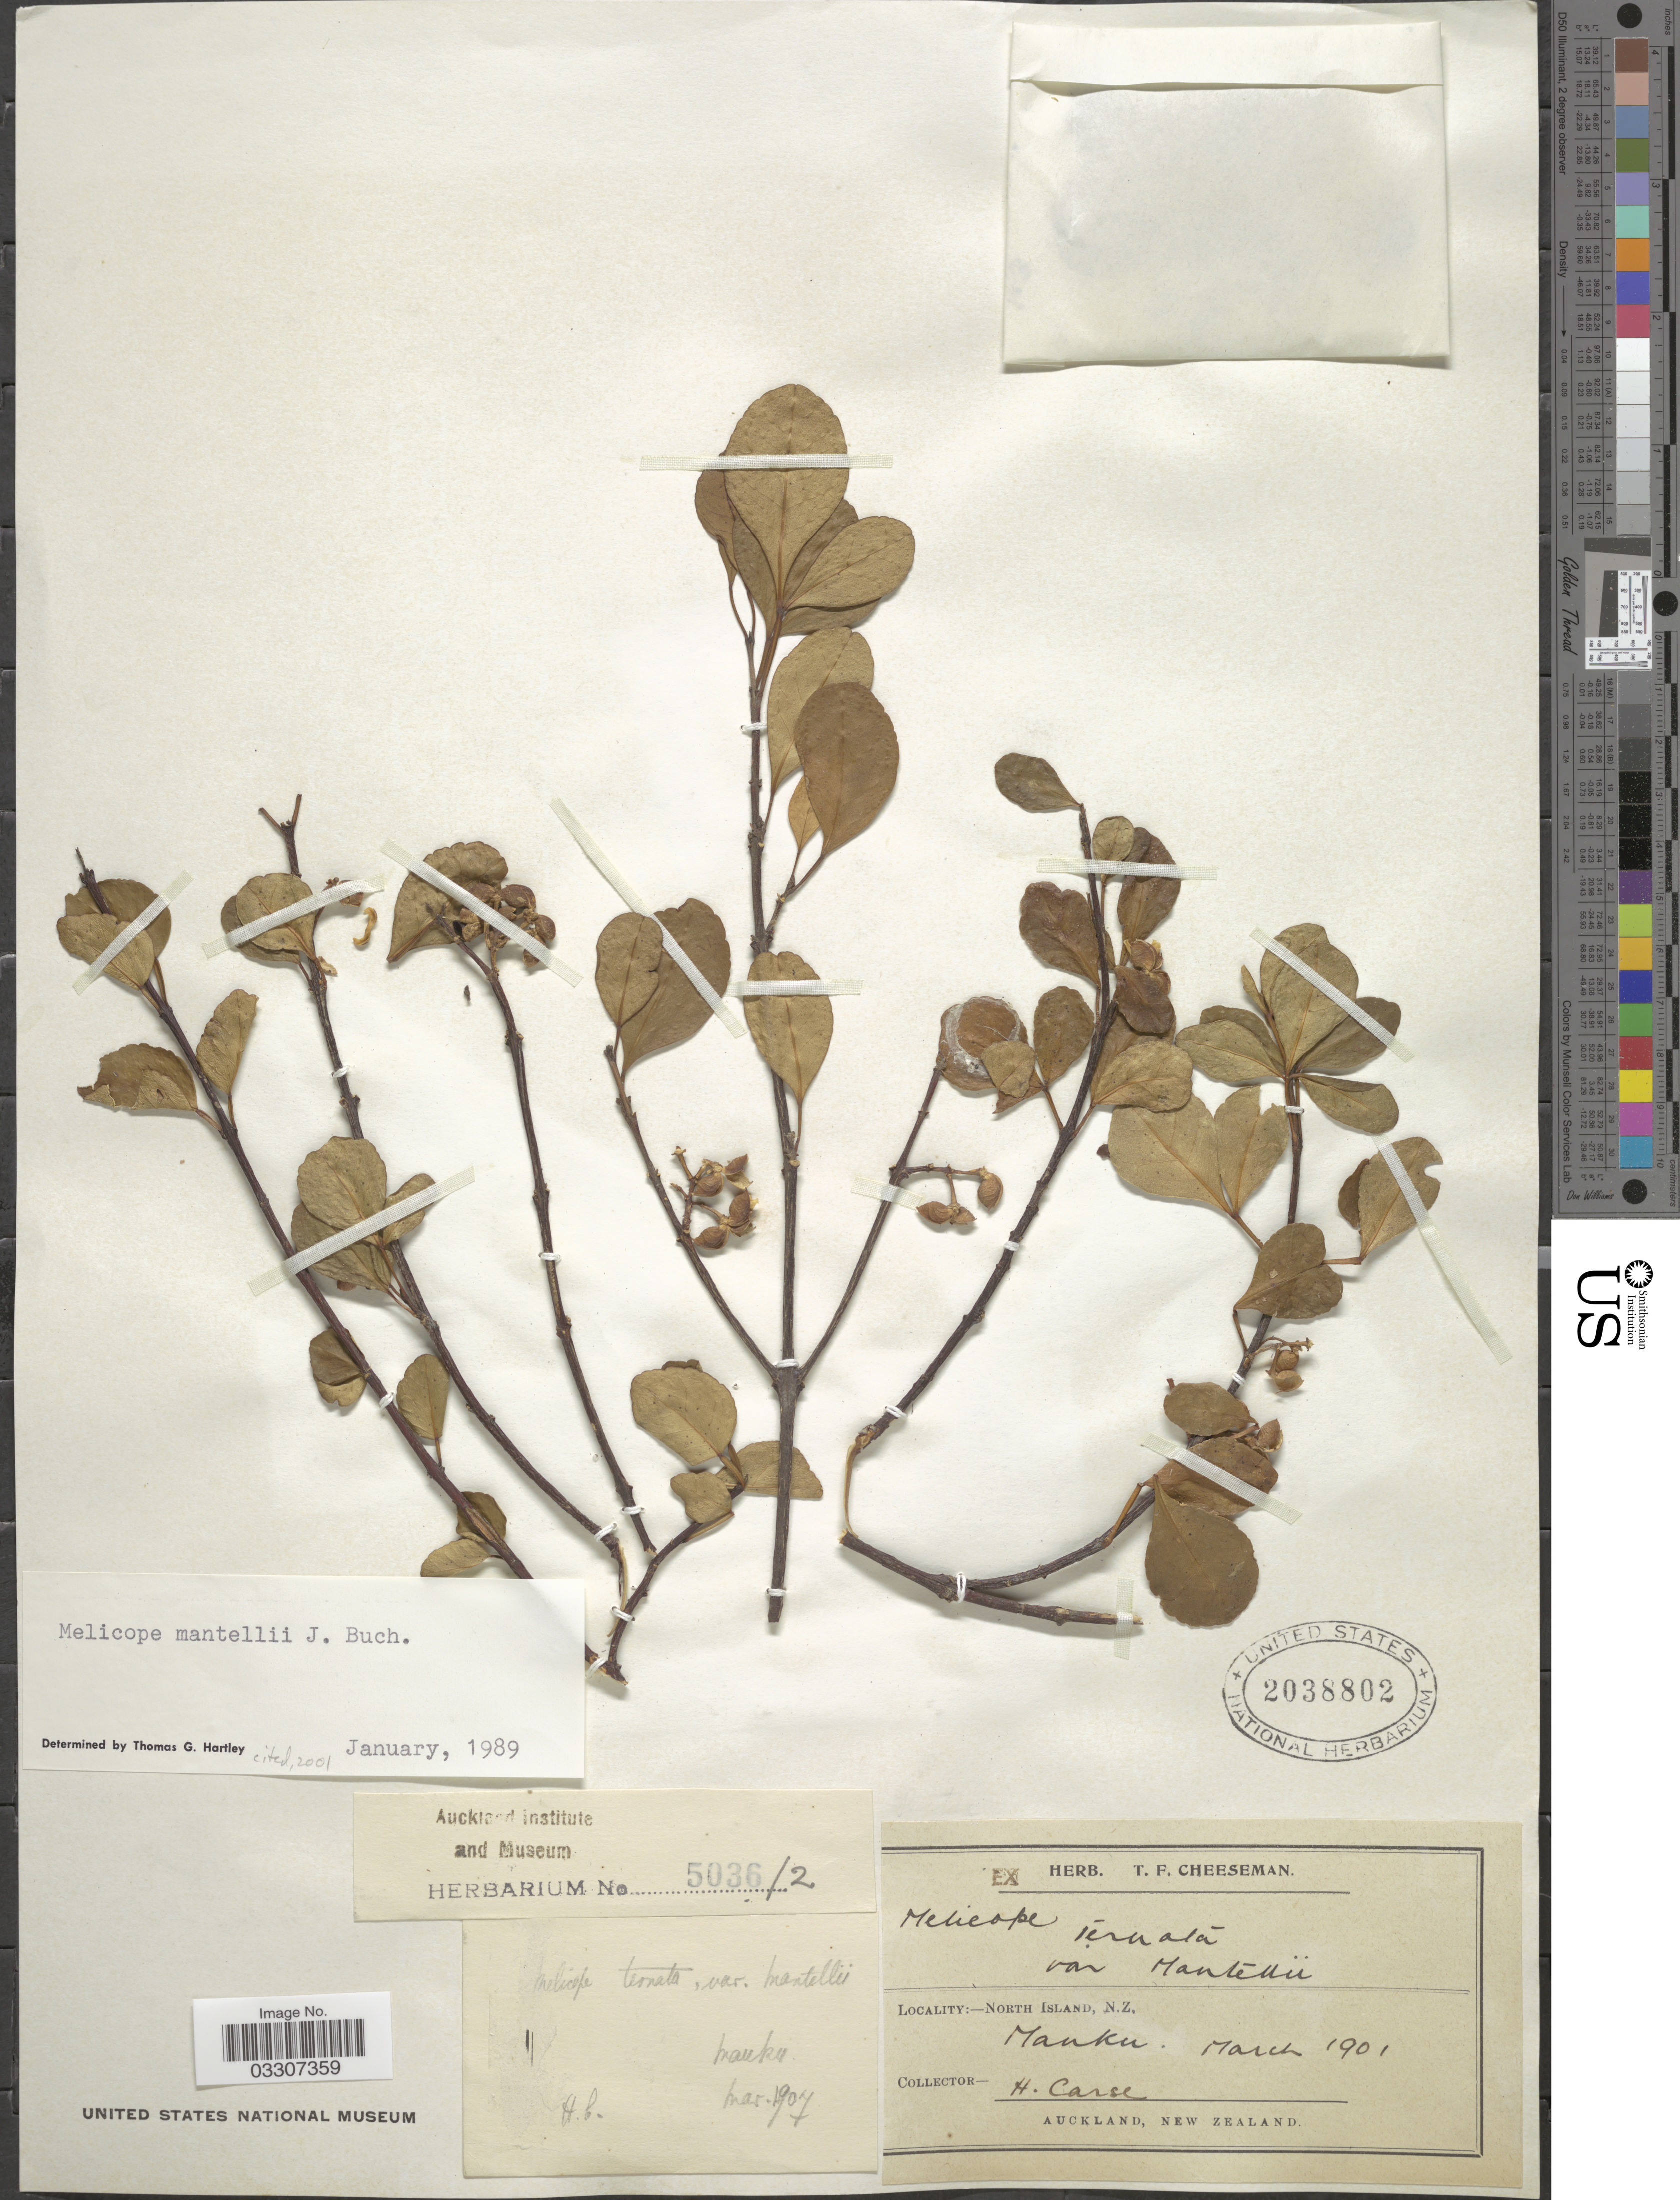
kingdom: Plantae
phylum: Tracheophyta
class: Magnoliopsida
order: Sapindales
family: Rutaceae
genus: Melicope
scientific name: Melicope mantellii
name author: Buchanan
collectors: H. Carse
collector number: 5036/2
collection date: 1901-03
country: New Zealand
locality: North Island, N. Z. Mauku.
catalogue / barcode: US 2038802